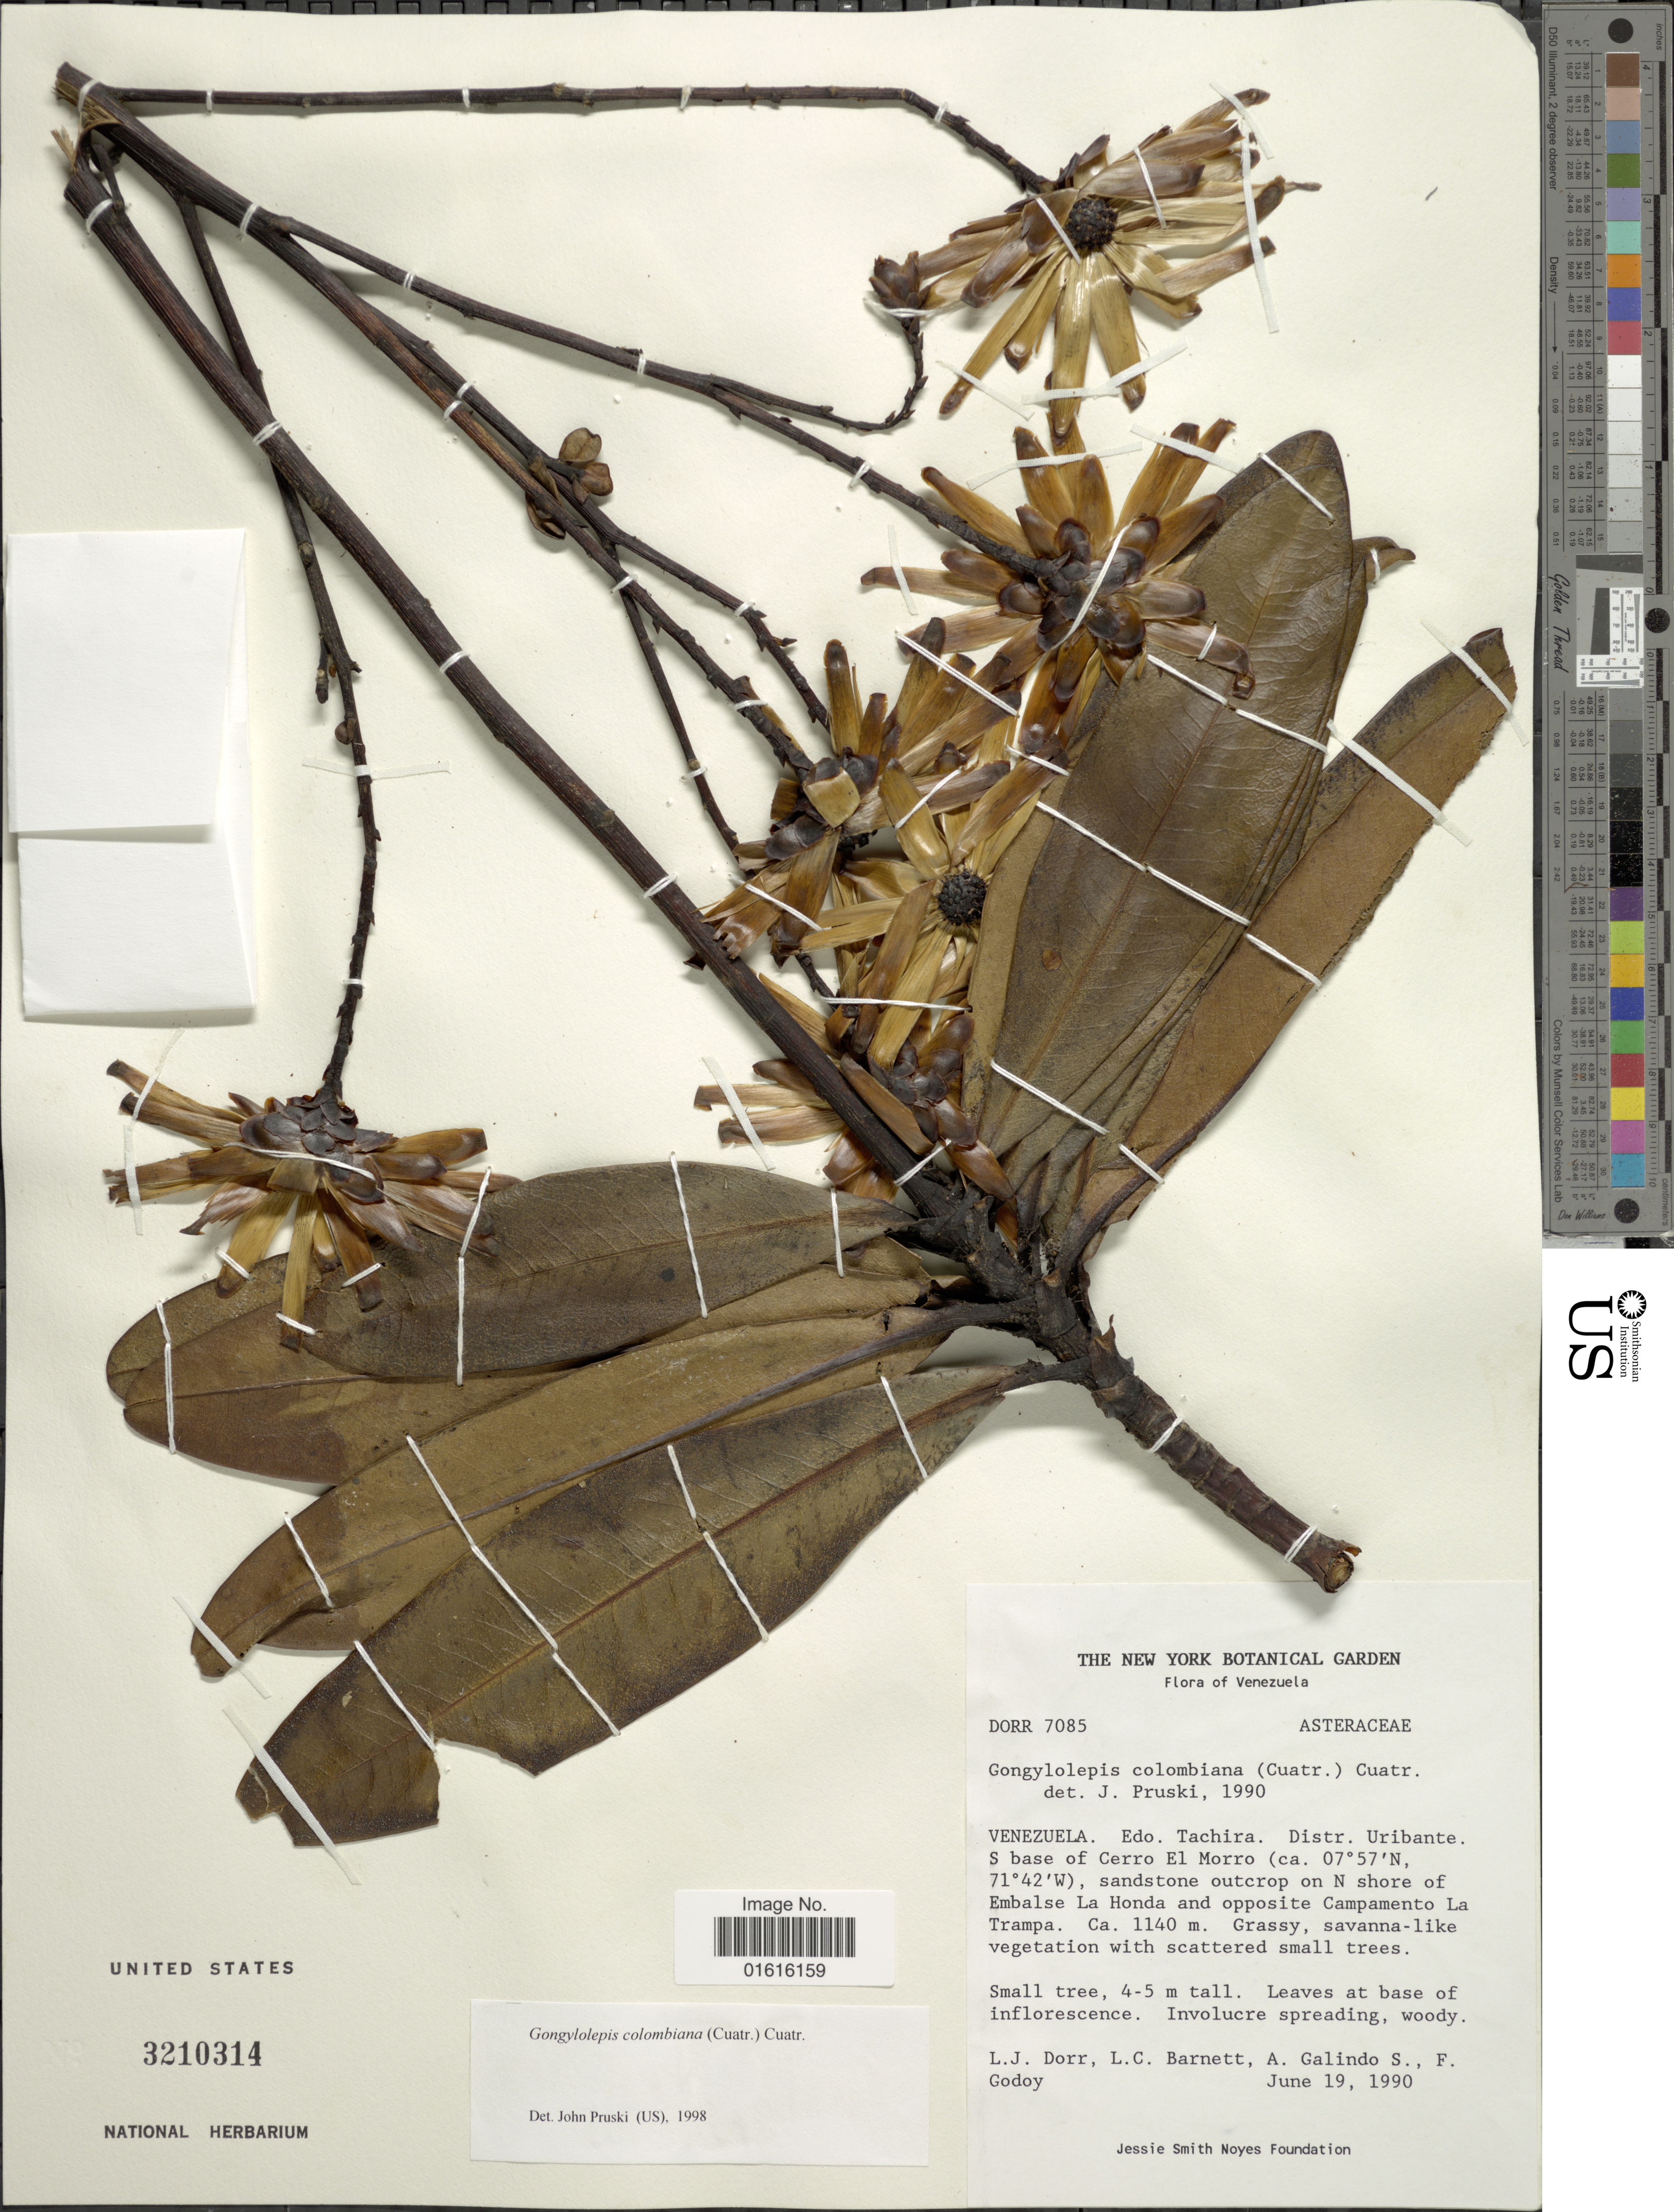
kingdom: Plantae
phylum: Tracheophyta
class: Magnoliopsida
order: Asterales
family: Asteraceae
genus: Gongylolepis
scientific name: Gongylolepis colombiana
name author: (Cuatrec.) Cuatrec.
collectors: L. J. Dorr, L. C. Barnett, A. Galindo S. & F. Godoy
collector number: DORR7085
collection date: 1990-06-19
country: Venezuela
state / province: Táchira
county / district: Uribante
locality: S base of Cerro El Morro, sandstone outcrop on N shore of Embalse La honda and oppsoite Campamento La Trampa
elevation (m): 1140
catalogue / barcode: US 3210314